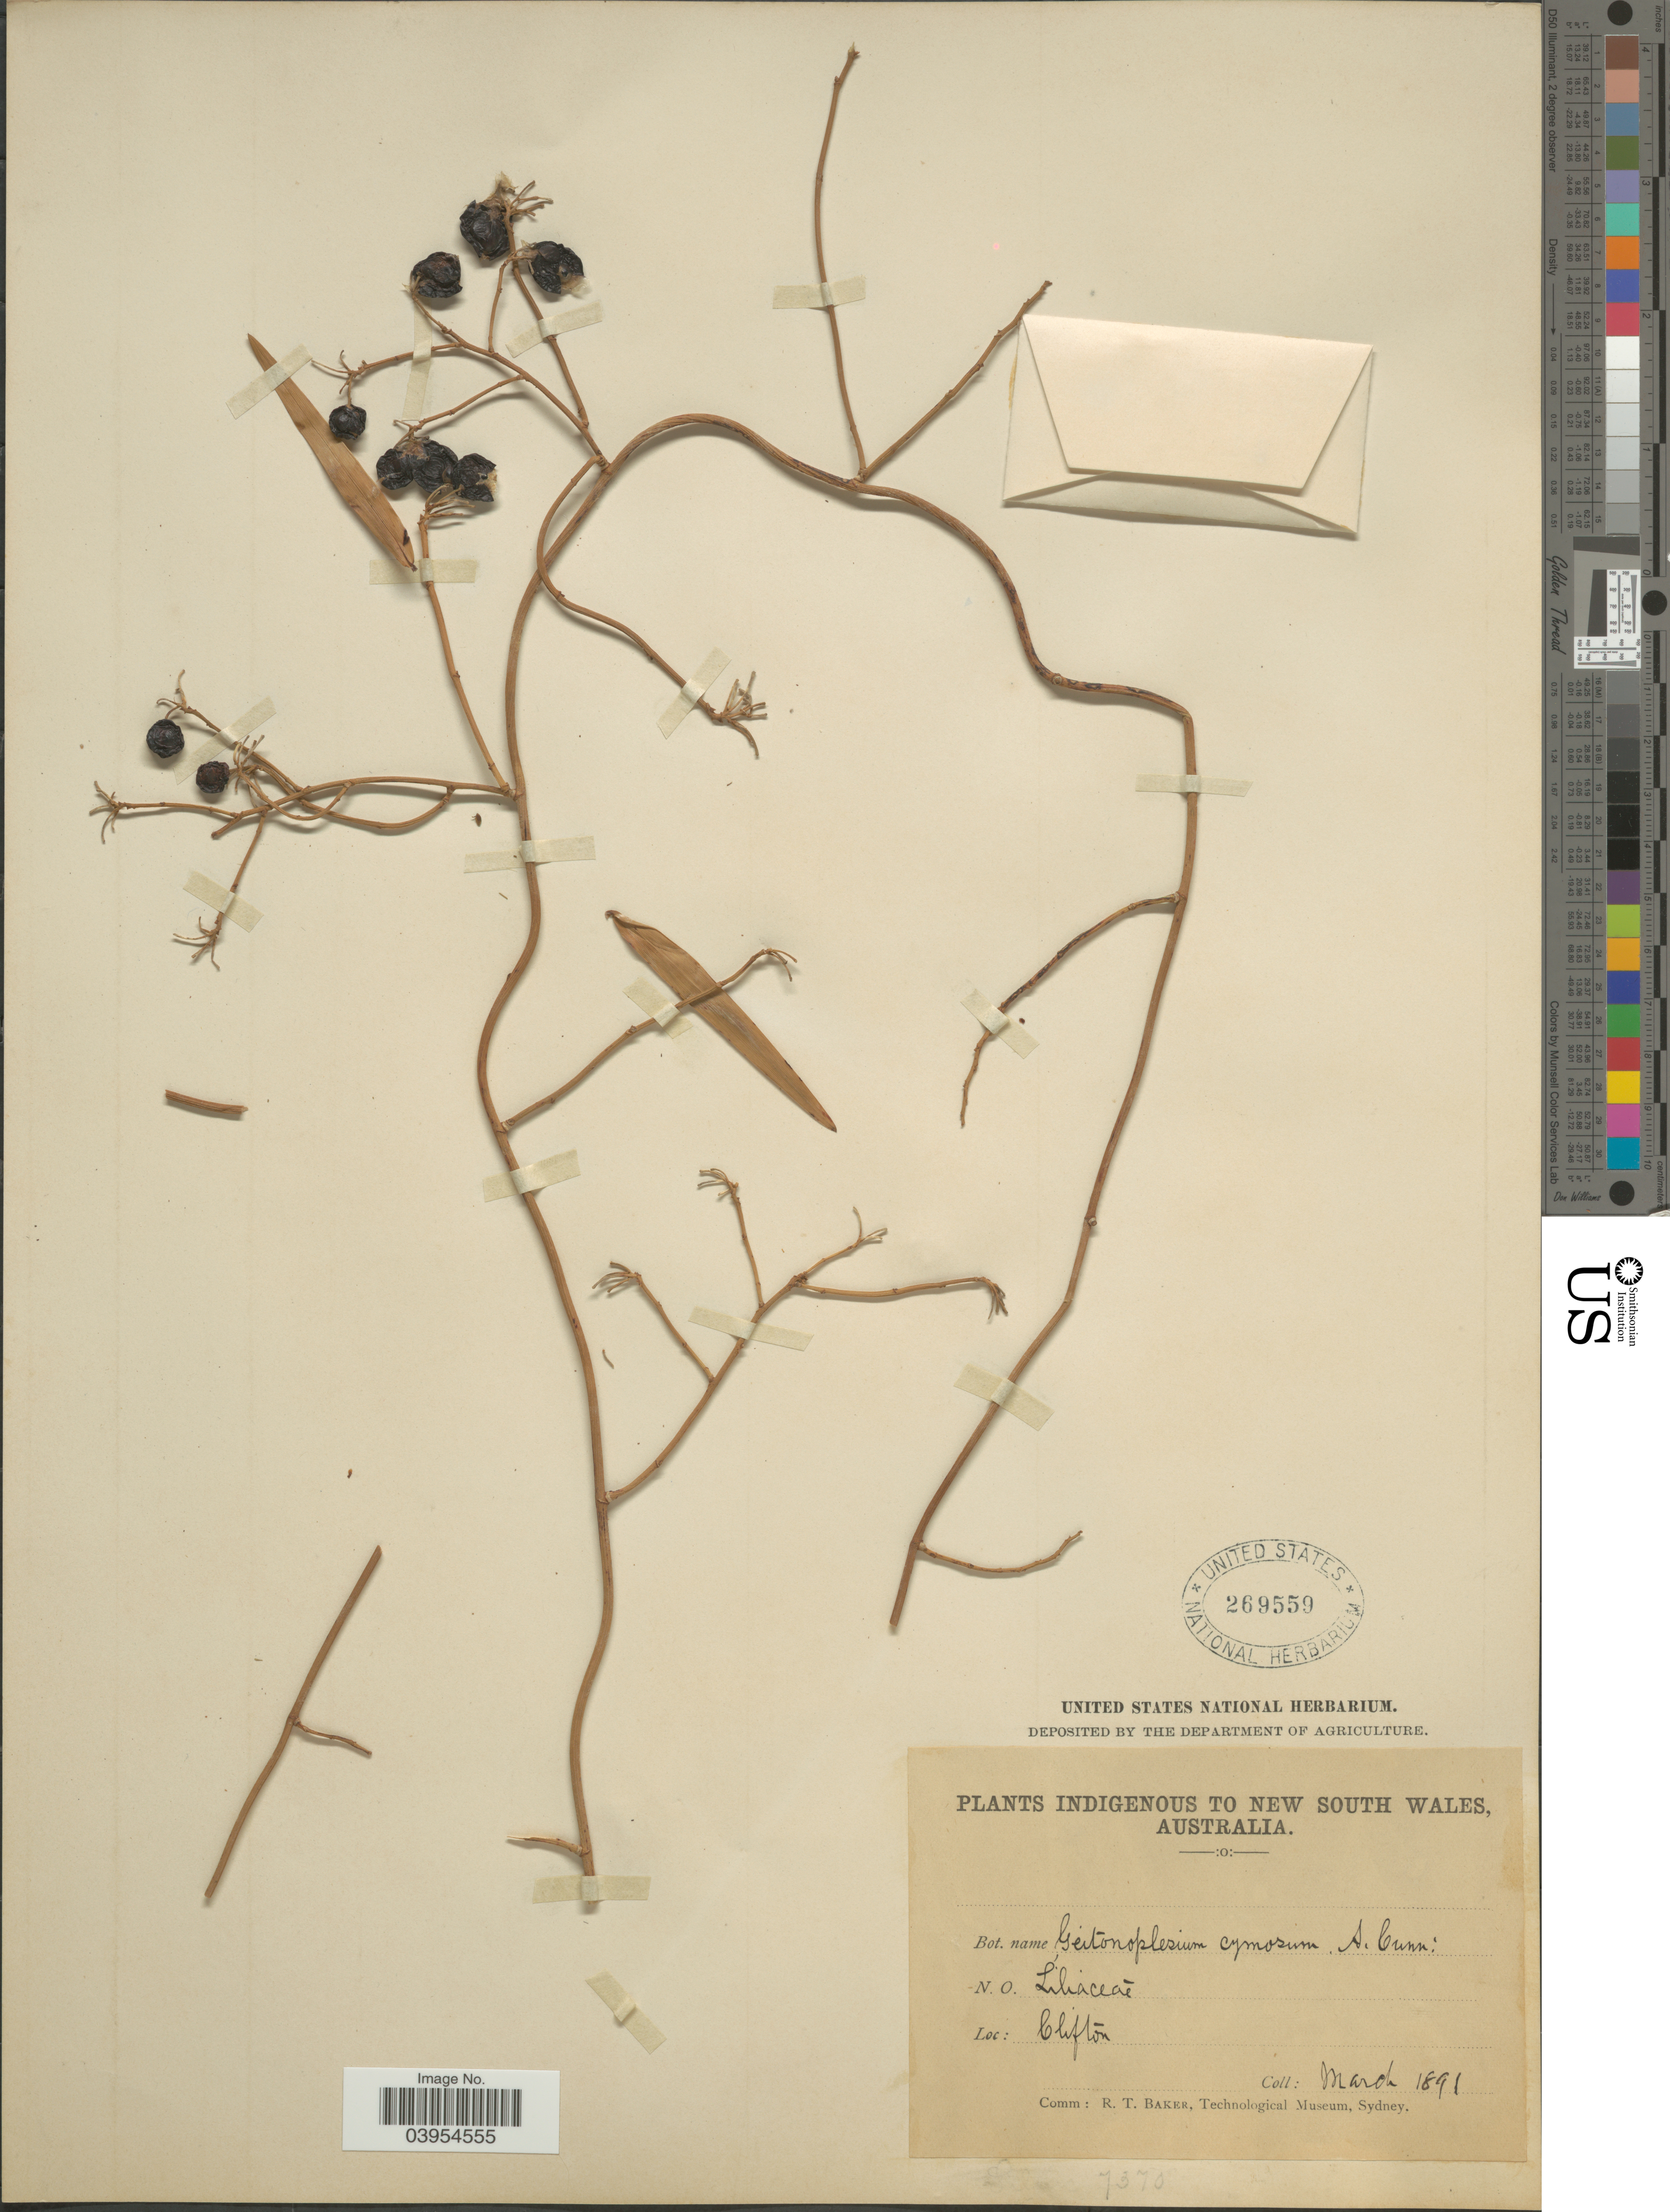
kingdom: Plantae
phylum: Tracheophyta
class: Liliopsida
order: Asparagales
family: Asphodelaceae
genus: Geitonoplesium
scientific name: Geitonoplesium cymosum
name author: (R. Br.) A. Cunn. ex Hook.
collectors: R. T. Baker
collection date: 1891-03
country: Australia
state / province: New South Wales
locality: Clifton.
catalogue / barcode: US 269559